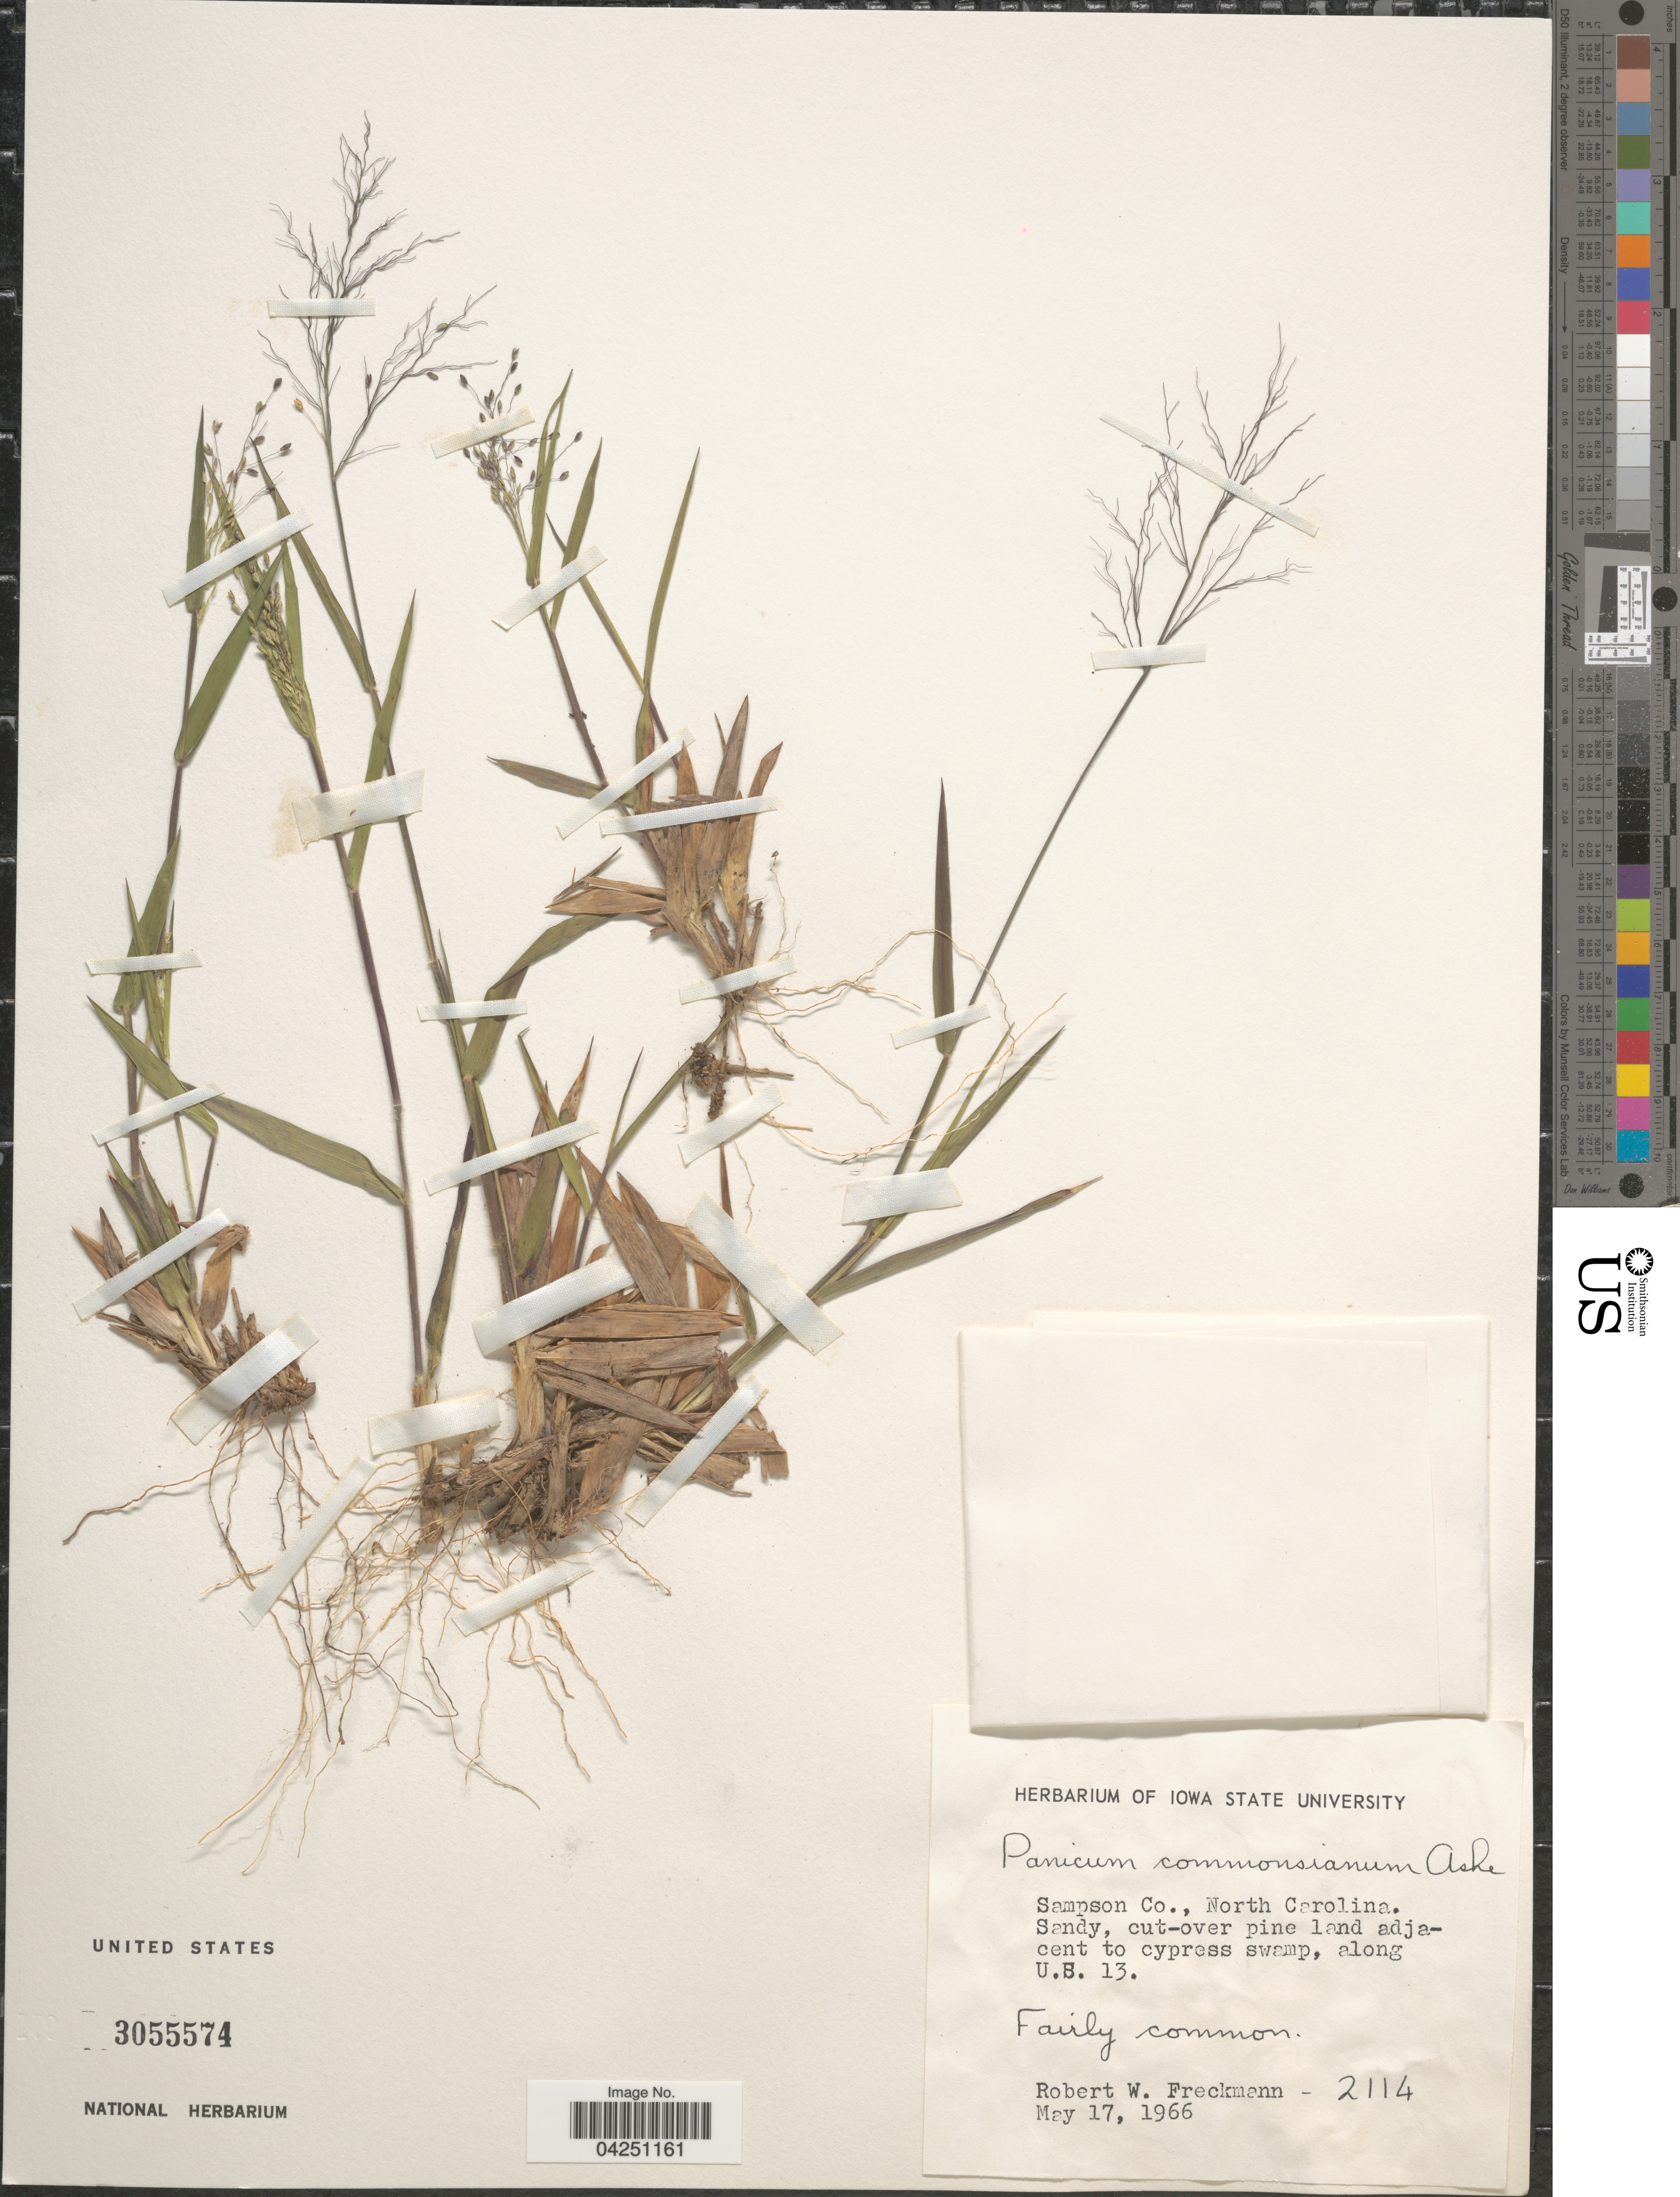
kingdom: Plantae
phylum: Tracheophyta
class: Liliopsida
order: Poales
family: Poaceae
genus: Dichanthelium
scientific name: Dichanthelium acuminatum var. acuminatum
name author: (Sw.) Gould & C.A. Clark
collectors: R. Freckmann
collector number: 2114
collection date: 1966-05-17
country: United States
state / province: North Carolina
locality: Sampson Co. Sandy, cut-over pine land adjacent to cypress swamp, along U.S. 13.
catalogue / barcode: US 3055574